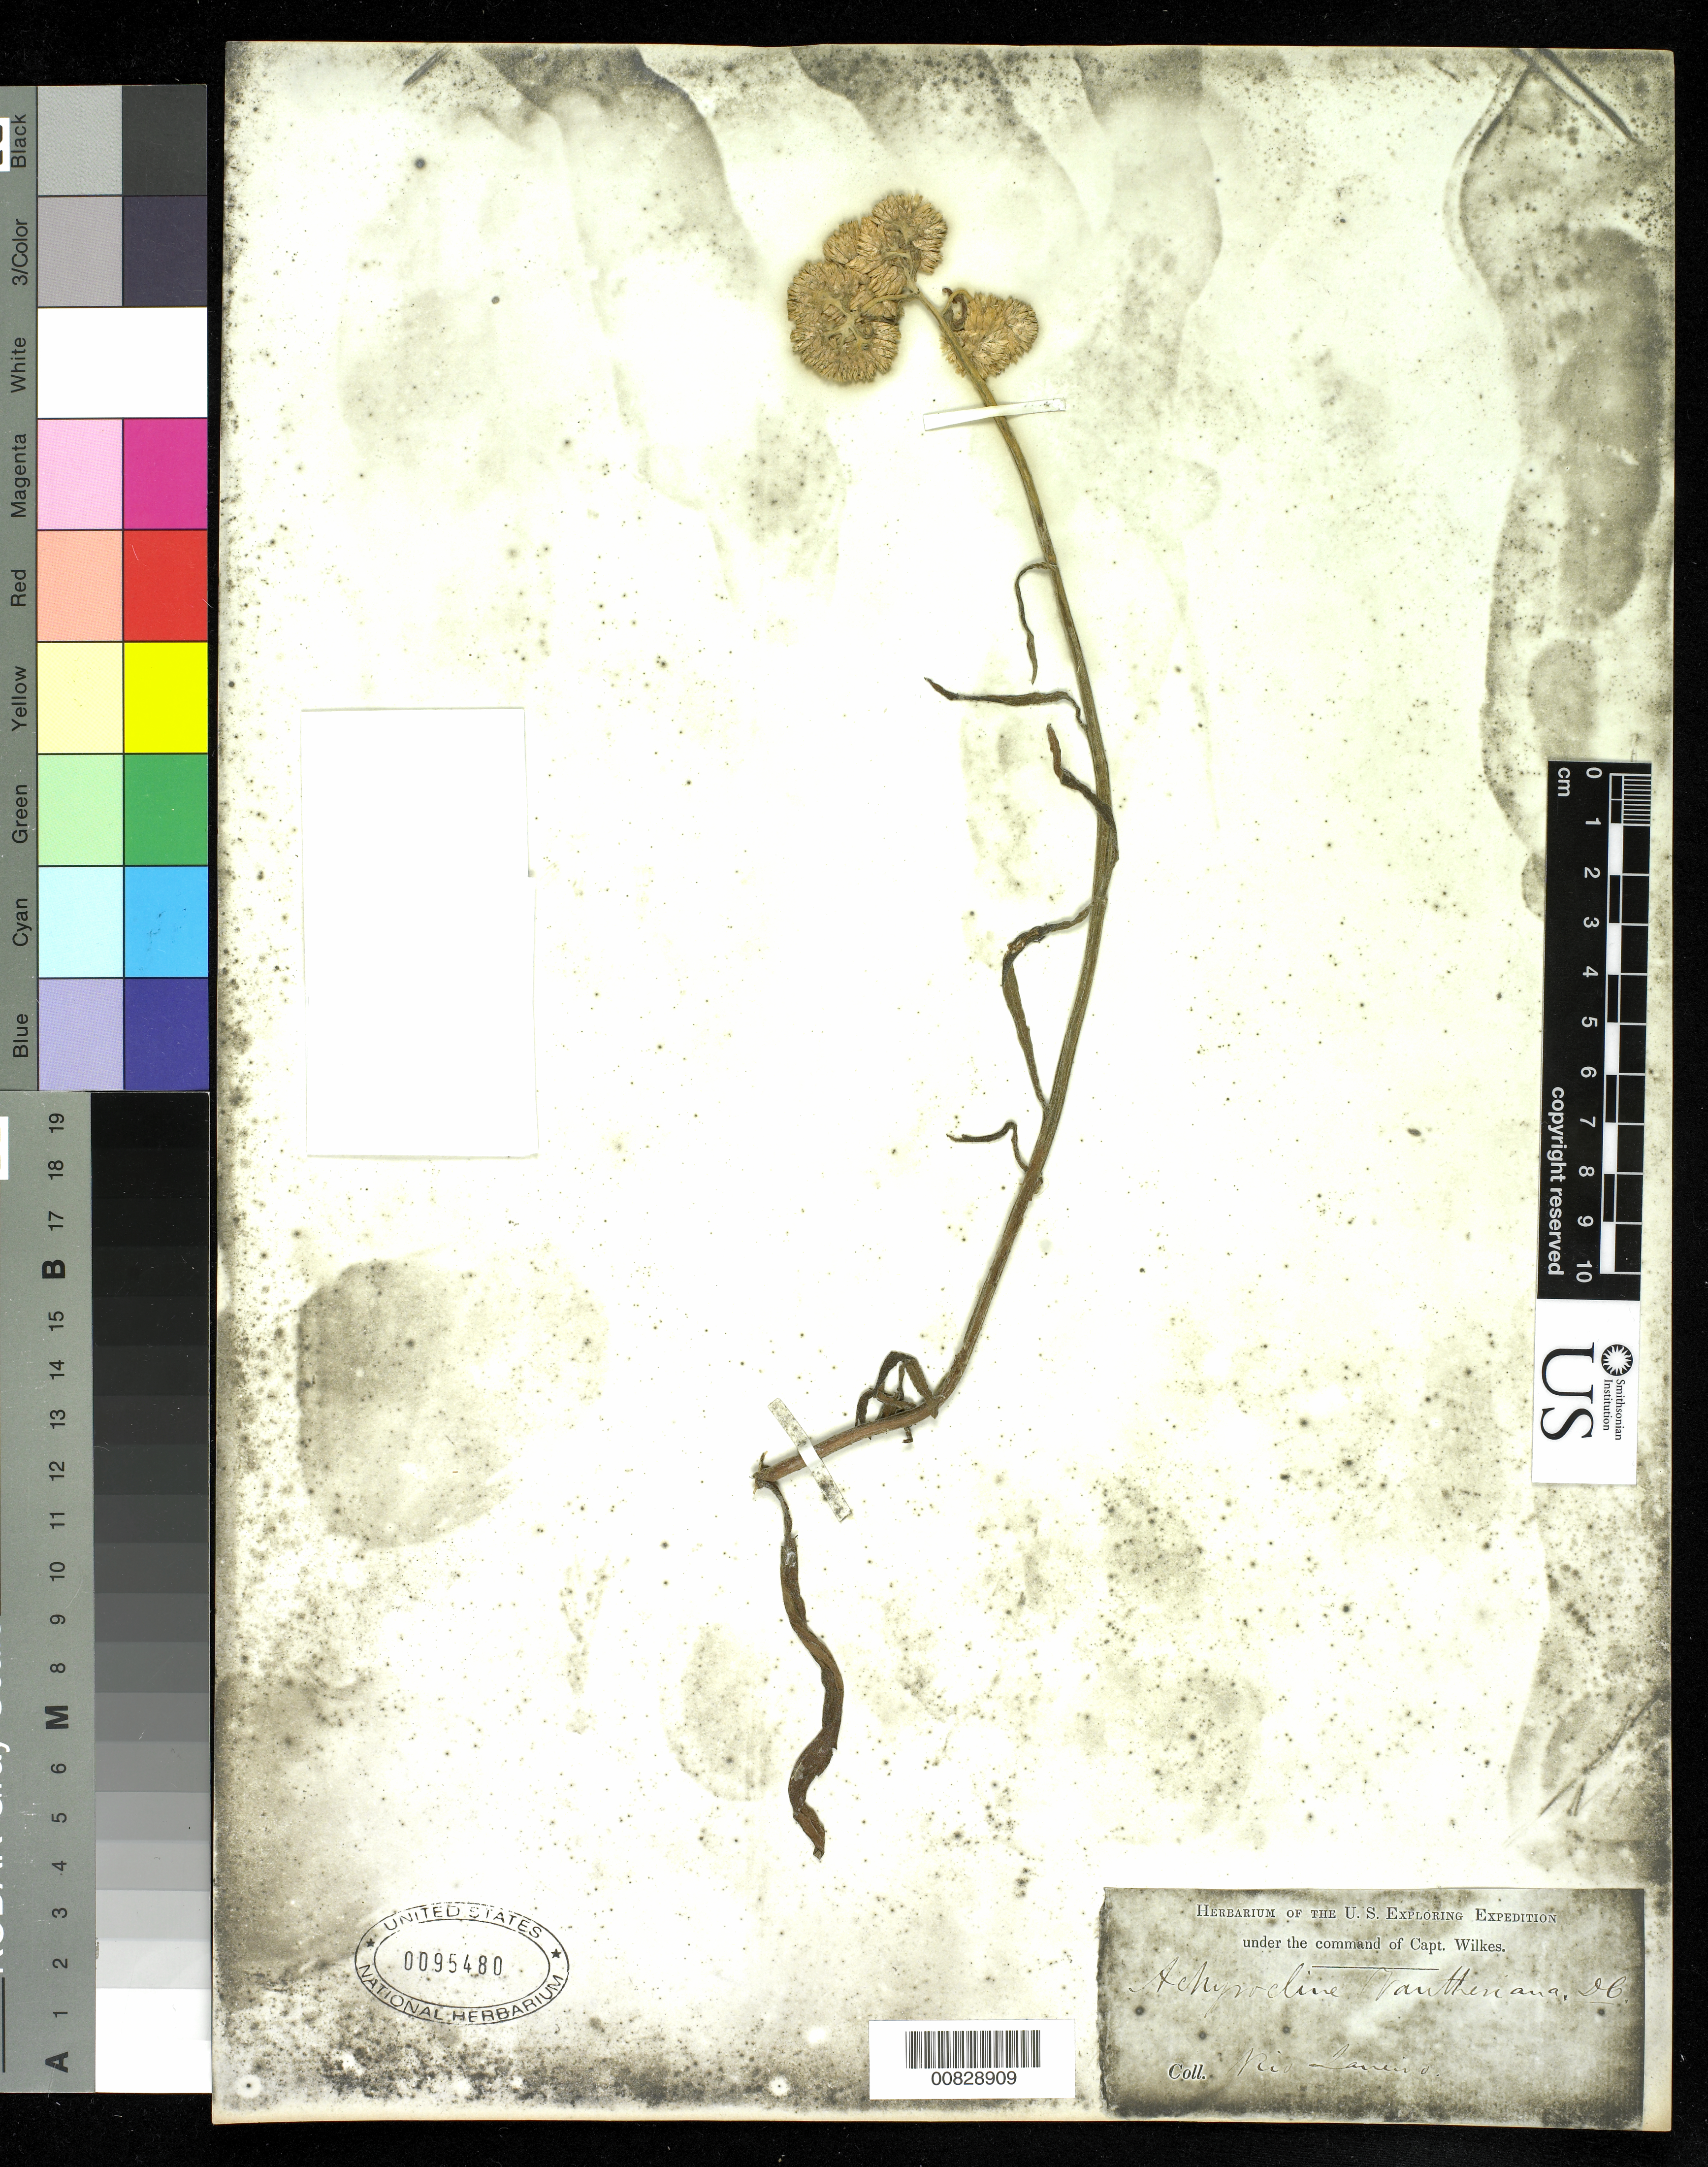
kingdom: Plantae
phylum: Tracheophyta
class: Magnoliopsida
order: Asterales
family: Asteraceae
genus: Achyrocline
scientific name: Achyrocline vauthieriana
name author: DC.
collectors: Wilkes Explor. Exped.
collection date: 1838/1842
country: Brazil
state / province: Rio de Janeiro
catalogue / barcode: US 95480